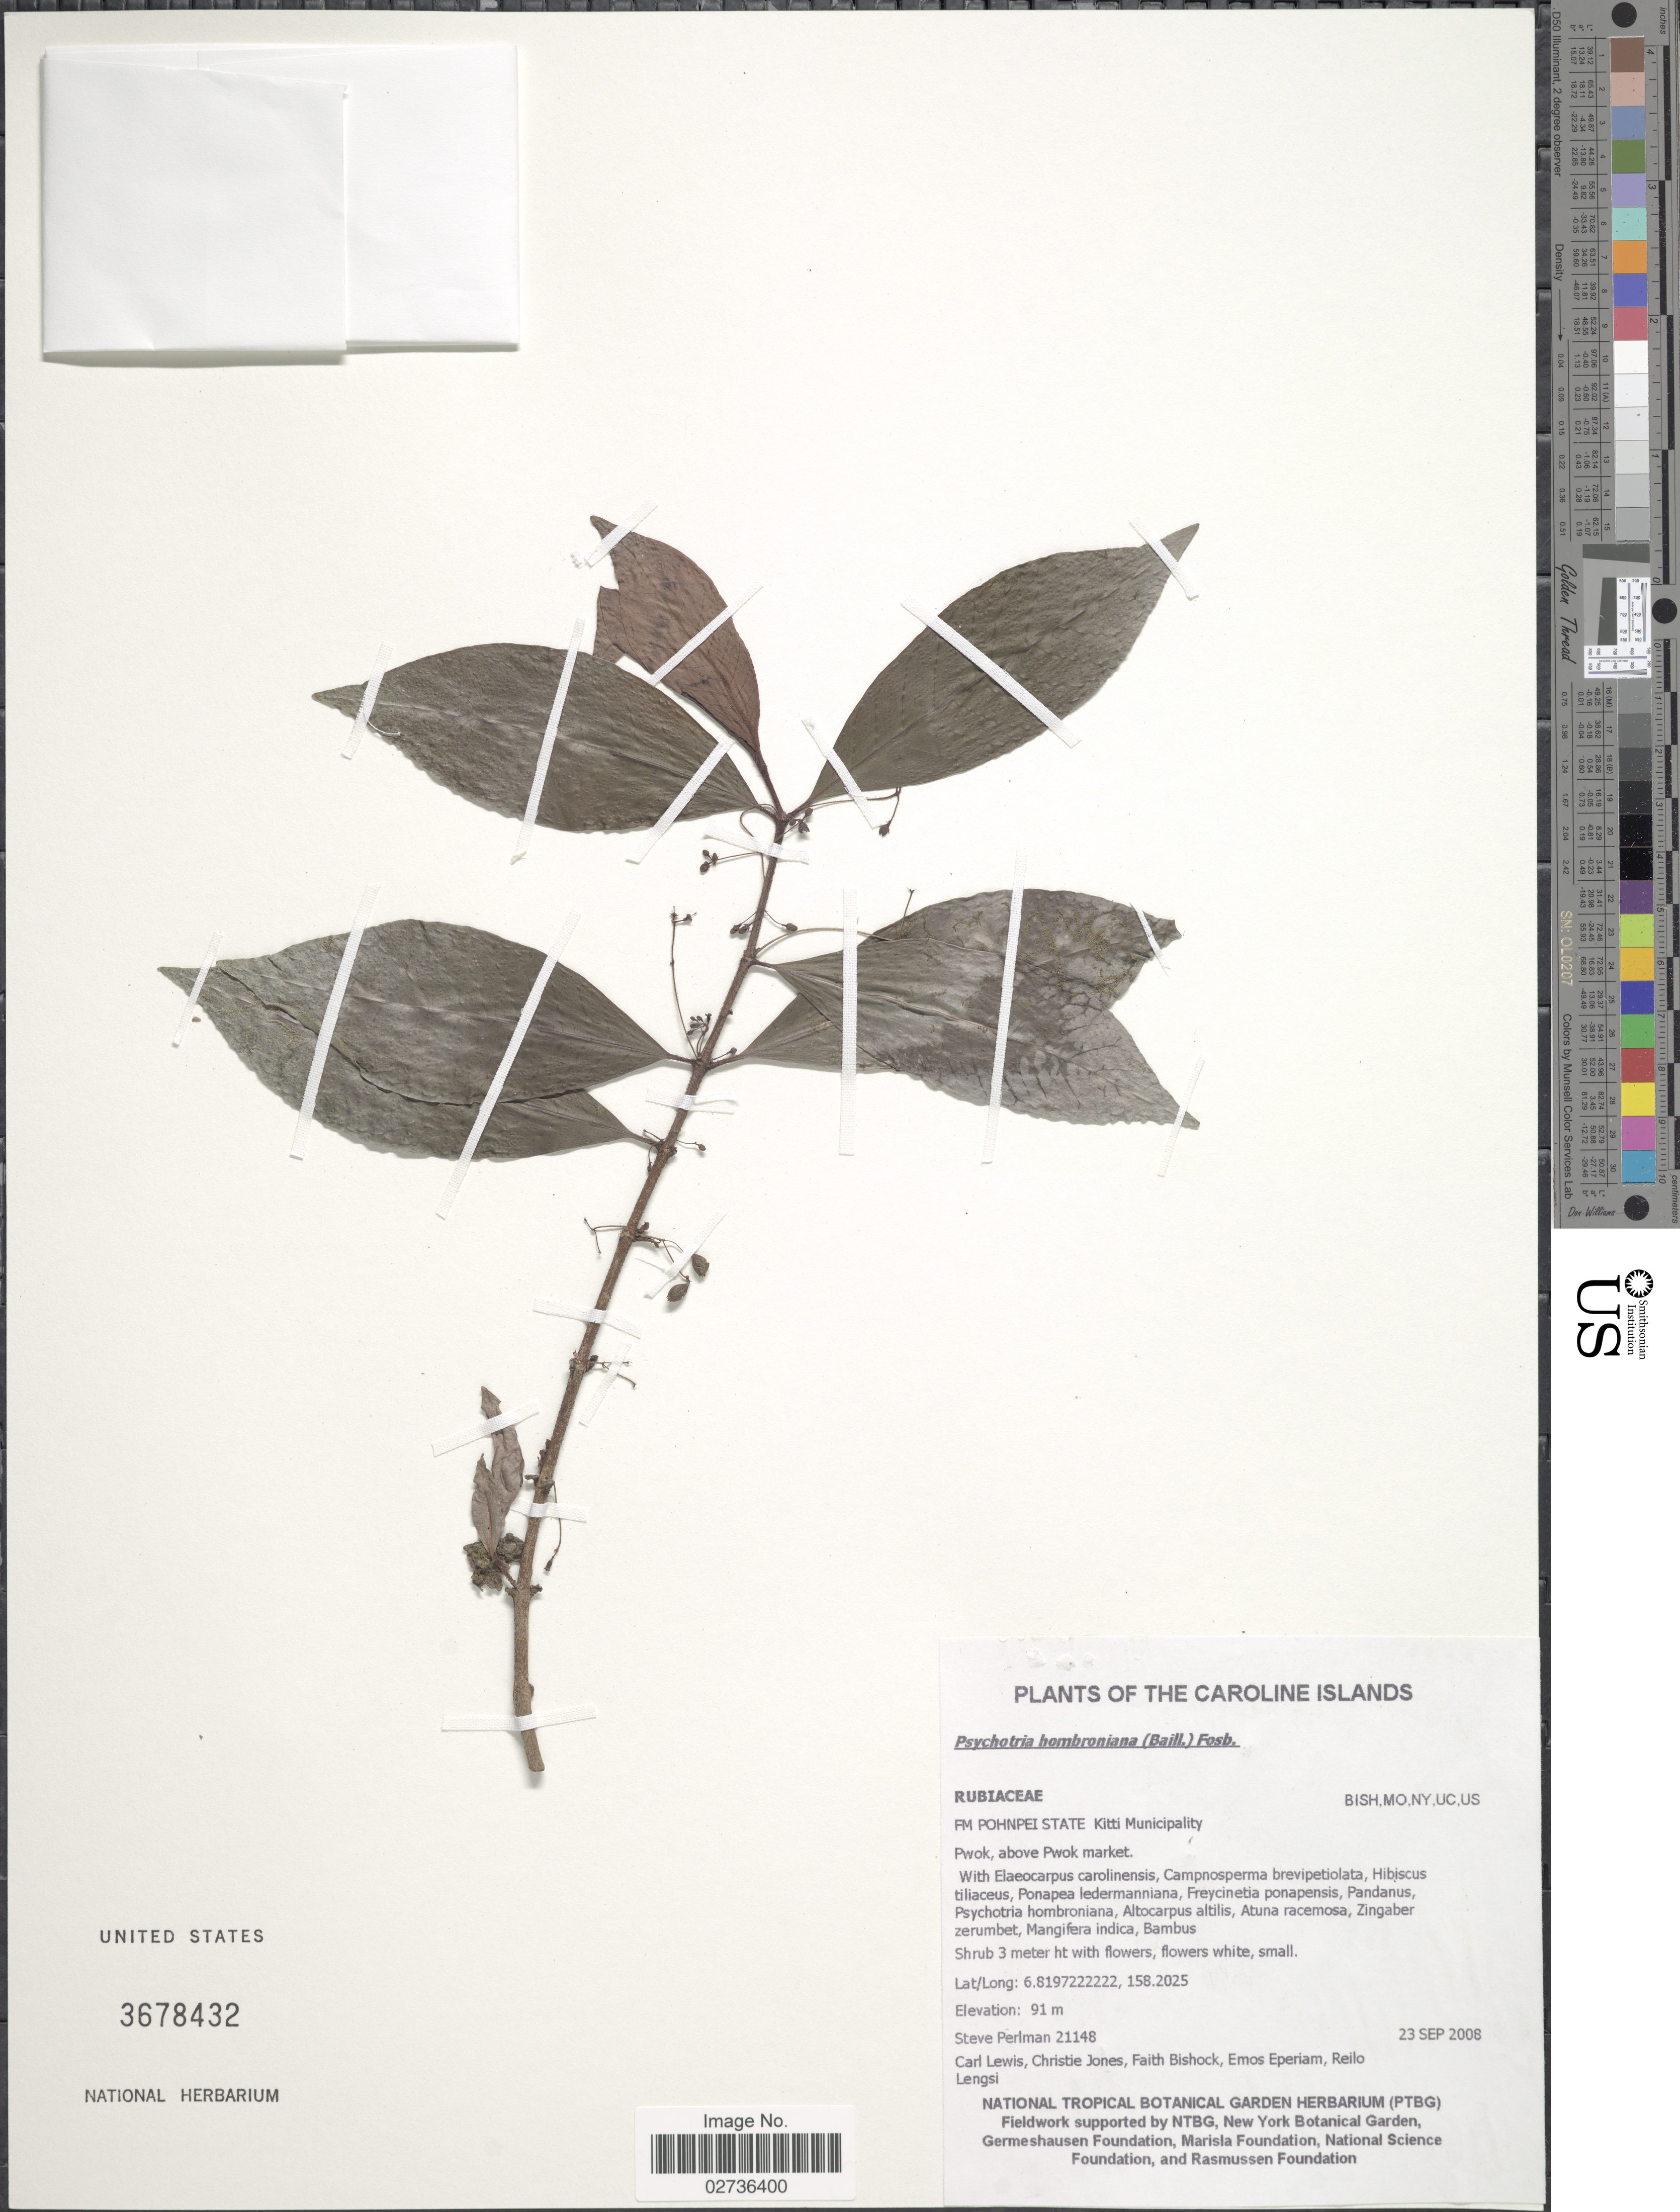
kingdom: Plantae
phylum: Tracheophyta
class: Magnoliopsida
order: Gentianales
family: Rubiaceae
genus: Psychotria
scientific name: Psychotria hombroniana var. squarrosa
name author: (Valeton) Fosberg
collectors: S. Perlman, C. Lewis, Carleen Jones, F. Bishock & et al.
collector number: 21148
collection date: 2008-09-23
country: Micronesia, Federated States of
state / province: Pohnpei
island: Pohnpei [Ponape]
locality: Pwok, above Pwok market, FM Pohnpei State, Kitti Municipality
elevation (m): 91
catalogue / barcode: US 3678432